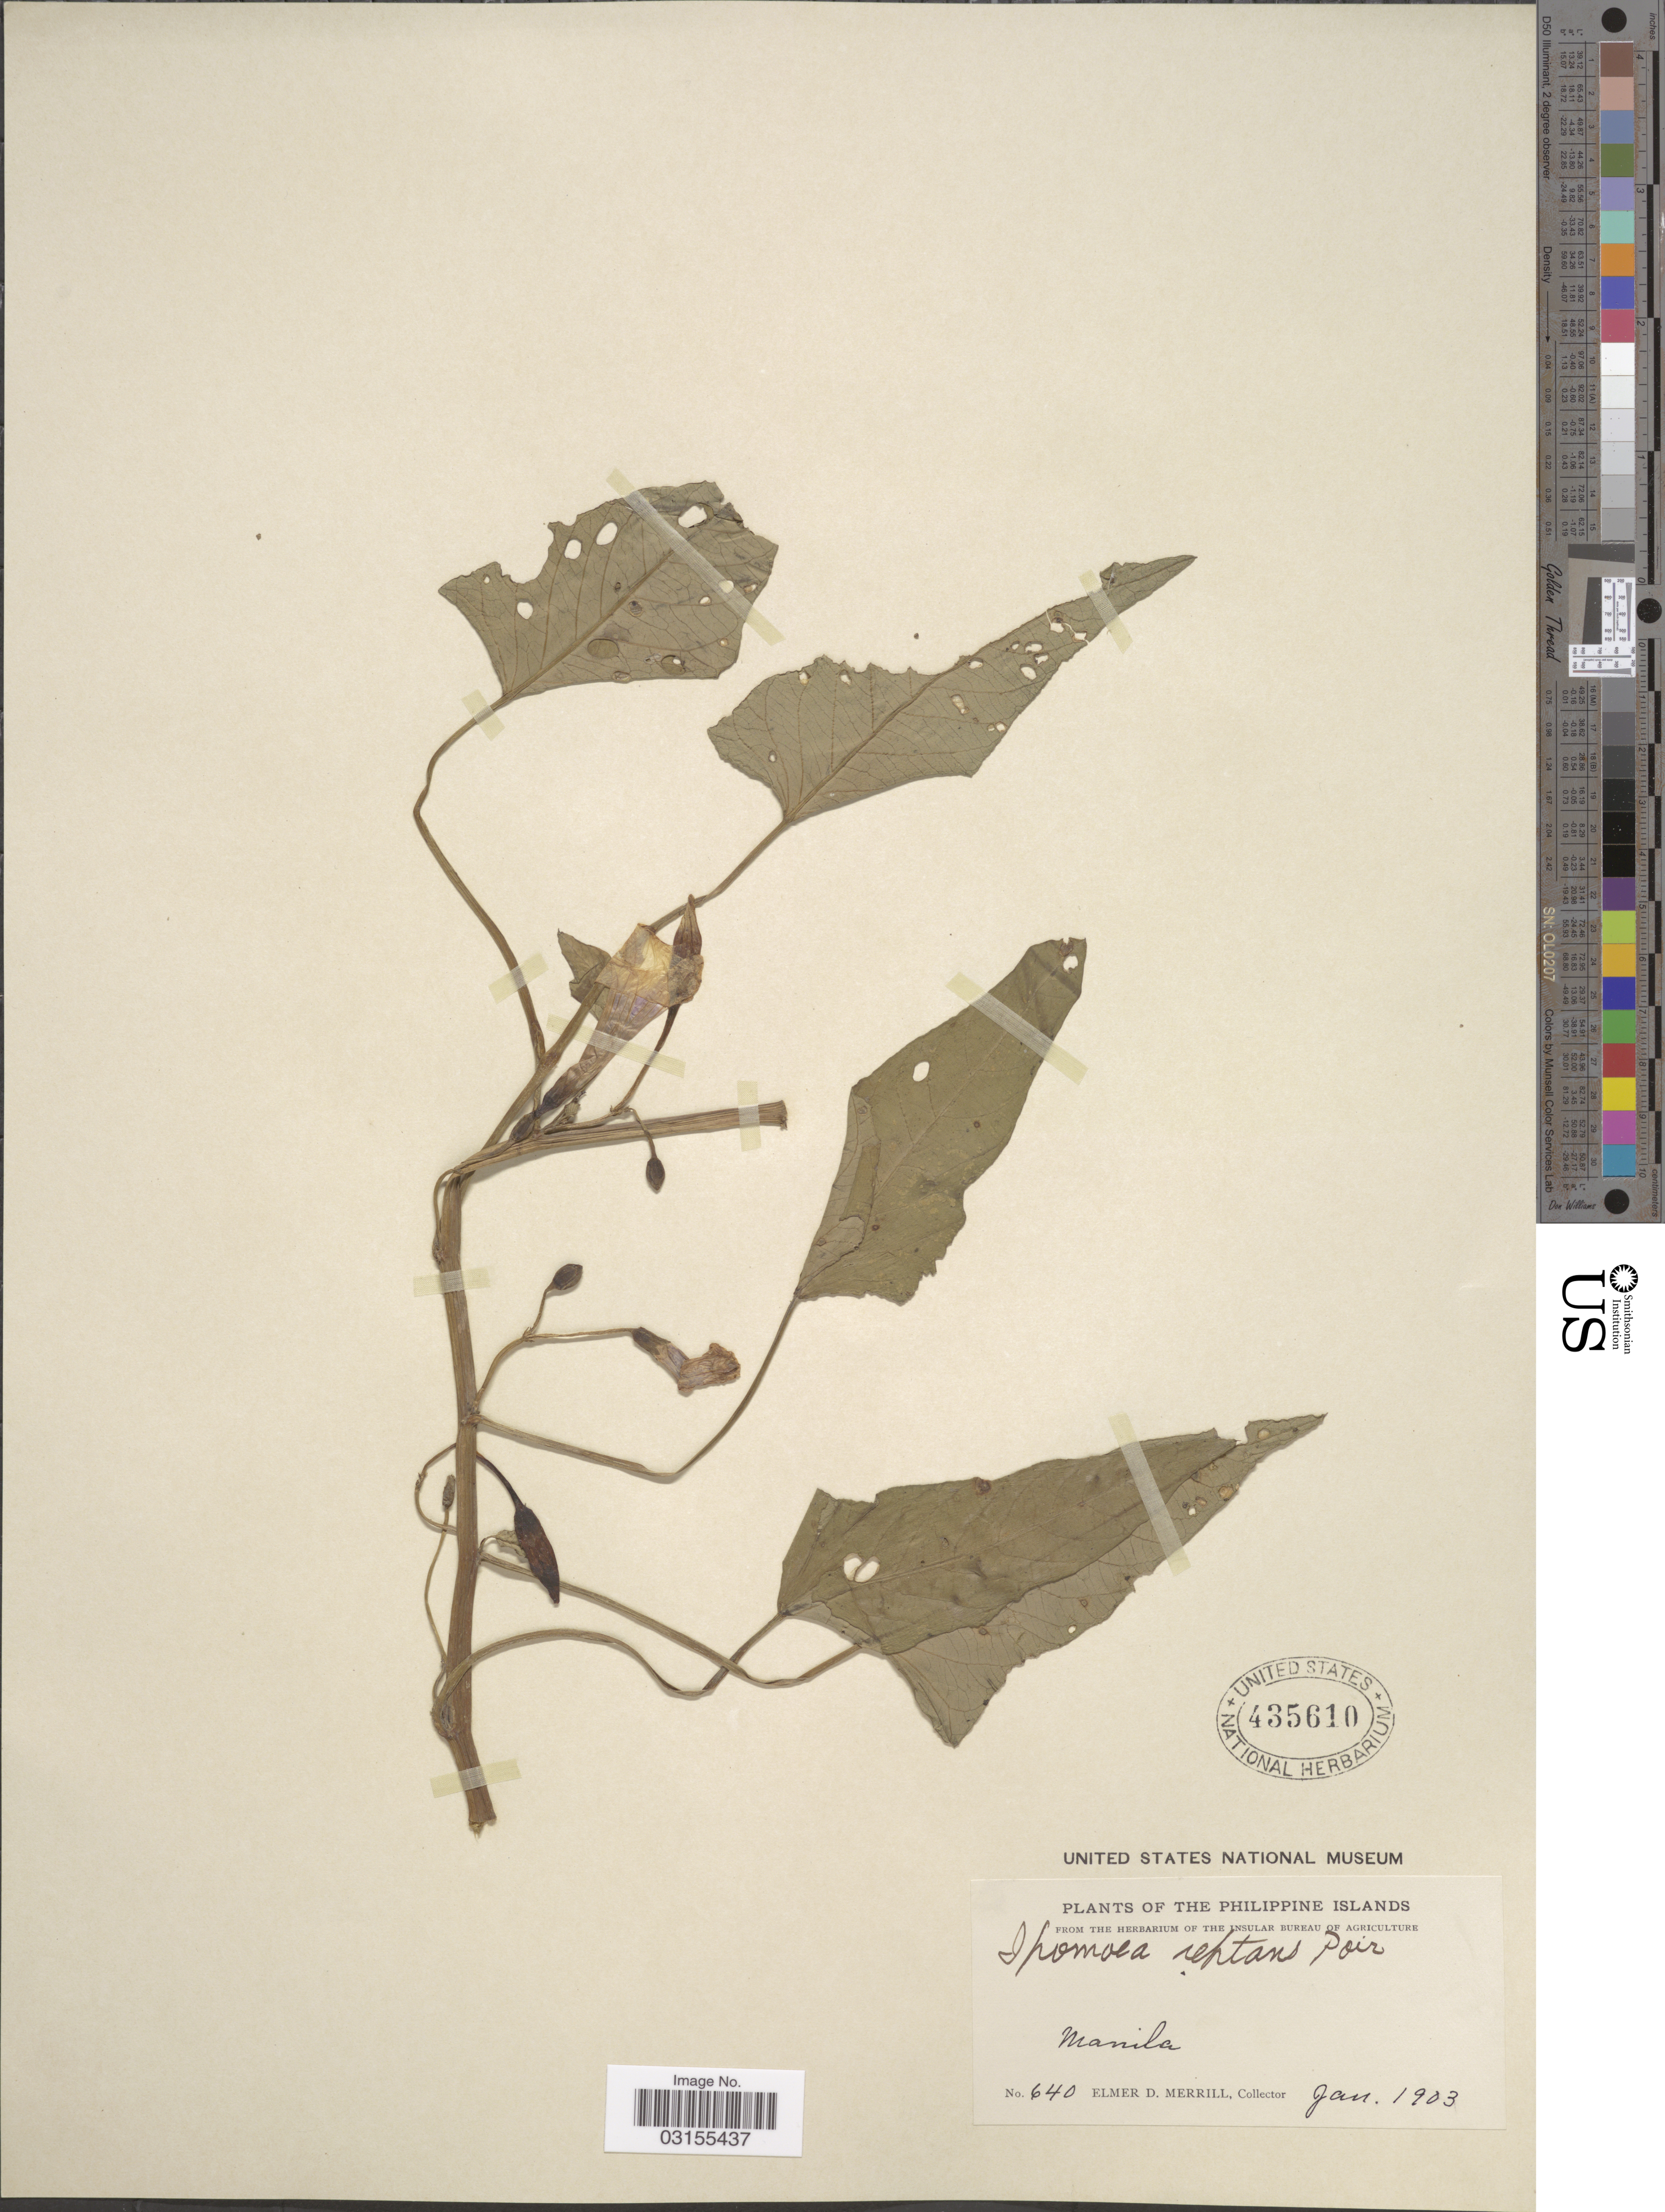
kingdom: Plantae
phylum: Tracheophyta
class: Magnoliopsida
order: Solanales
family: Convolvulaceae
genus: Ipomoea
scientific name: Ipomoea reptans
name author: Poir.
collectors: E. D. Merrill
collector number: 640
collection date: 1903-01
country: Philippines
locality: The Philippine Islands. Manila.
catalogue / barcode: US 435610